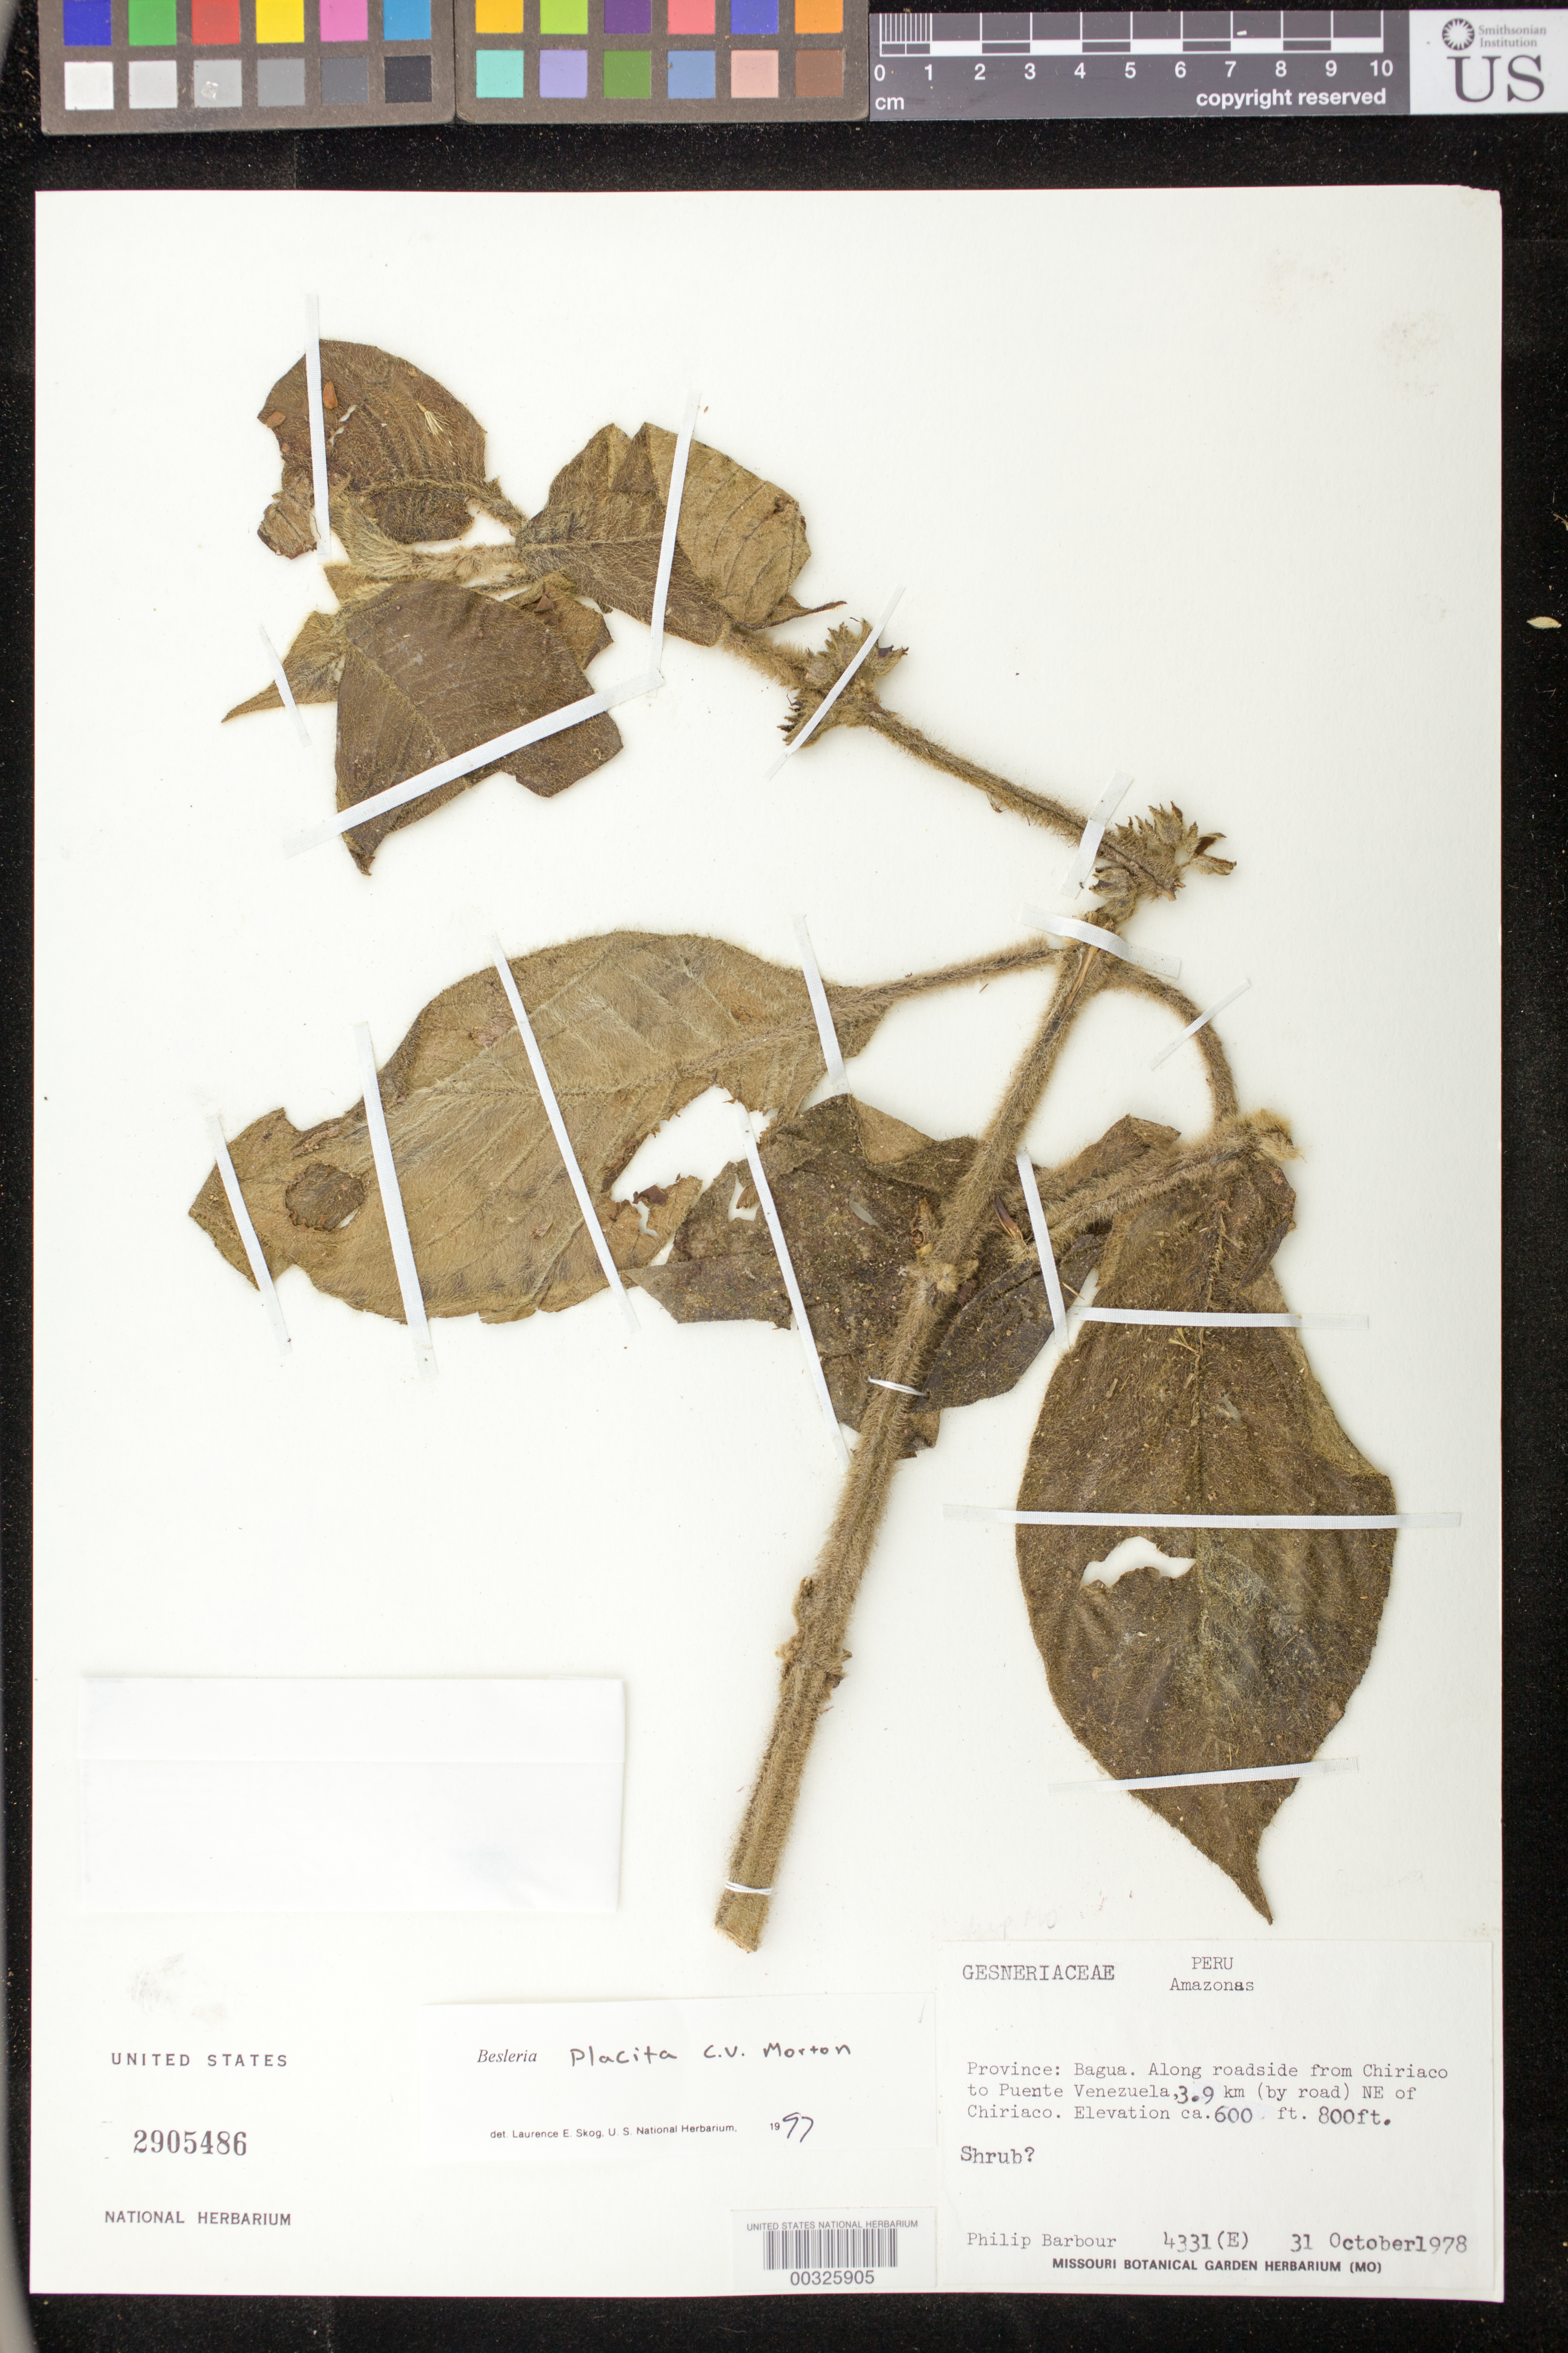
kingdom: Plantae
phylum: Tracheophyta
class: Magnoliopsida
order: Lamiales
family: Gesneriaceae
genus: Besleria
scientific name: Besleria placita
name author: C.V. Morton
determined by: Skog, Laurence E.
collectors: P. Barbour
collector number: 4331 (E)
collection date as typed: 31 Oct 1978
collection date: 1978-10-31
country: Peru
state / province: Amazonas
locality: Prov. Bagua; along roadside from Chiriaco to Puente Venezuela, 3.9 km (by road) NE of Chiriaco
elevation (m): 183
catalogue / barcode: US 2905486